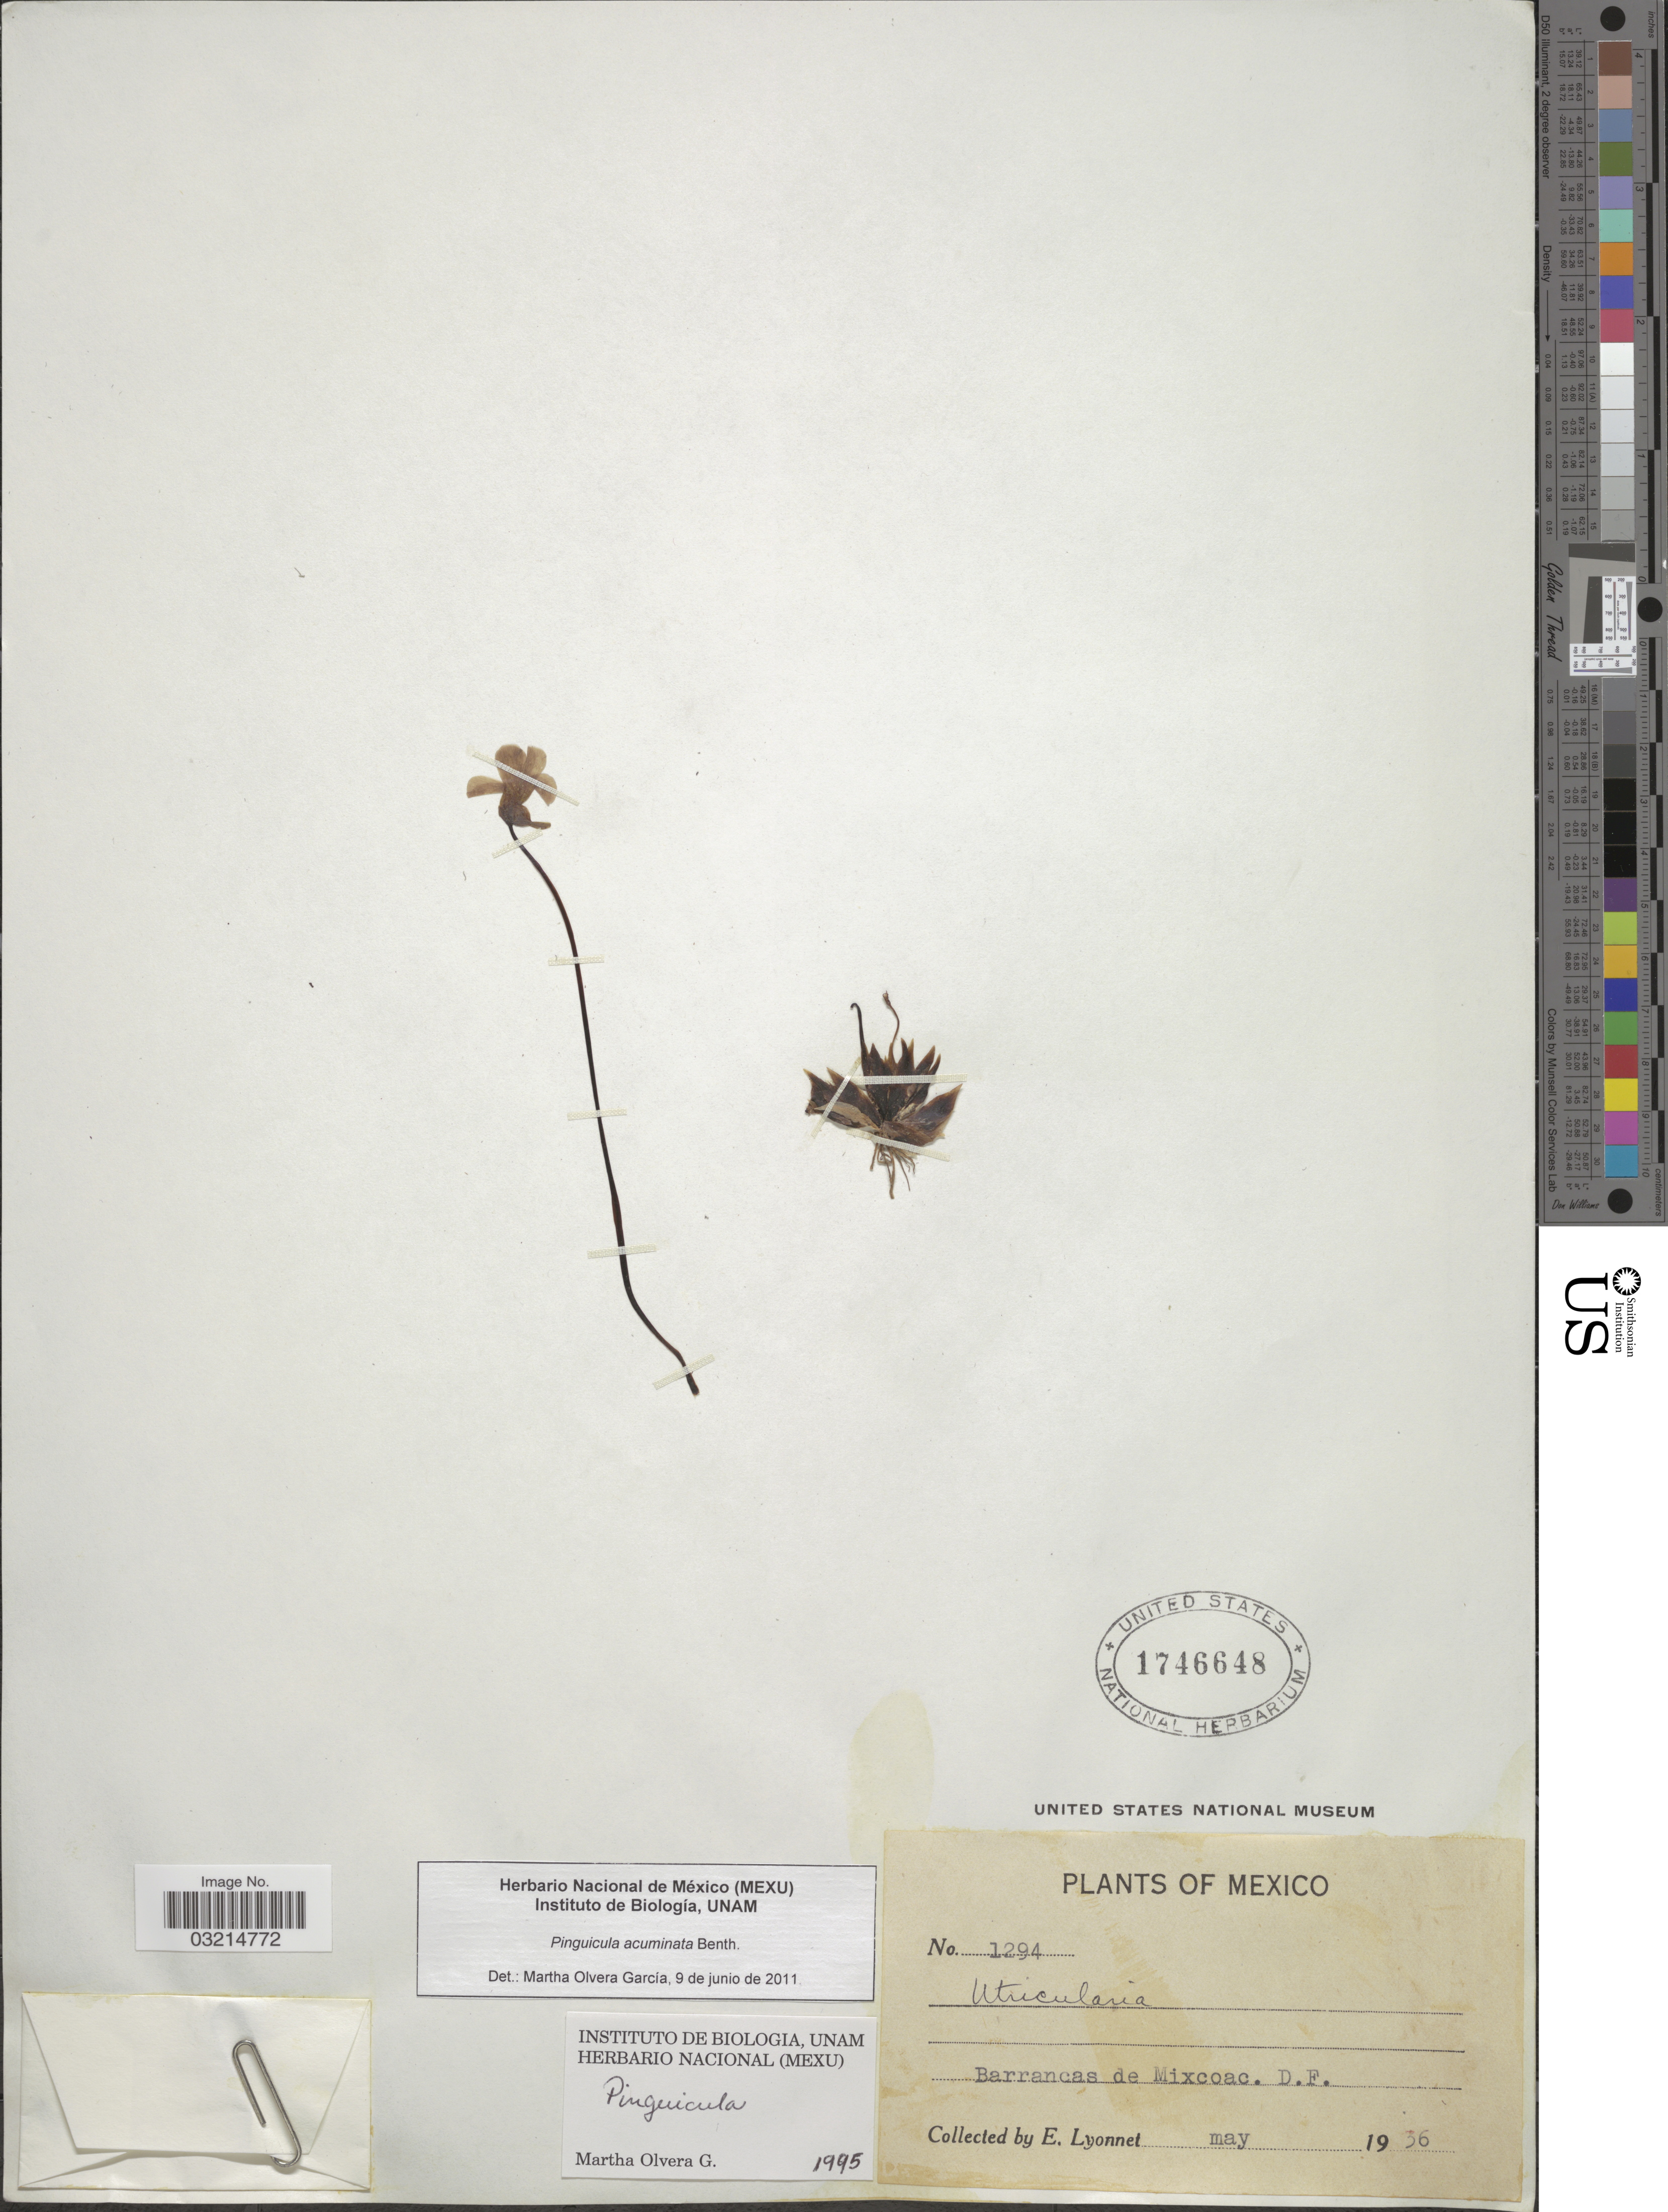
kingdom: Plantae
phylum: Tracheophyta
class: Magnoliopsida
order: Lamiales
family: Lentibulariaceae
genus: Pinguicula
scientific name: Pinguicula acuminata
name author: Benth.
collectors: E. Lyonnet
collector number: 1294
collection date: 1936-05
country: Mexico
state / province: Distrito Federal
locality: Barrancas de Mixcoac.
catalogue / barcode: US 1746648